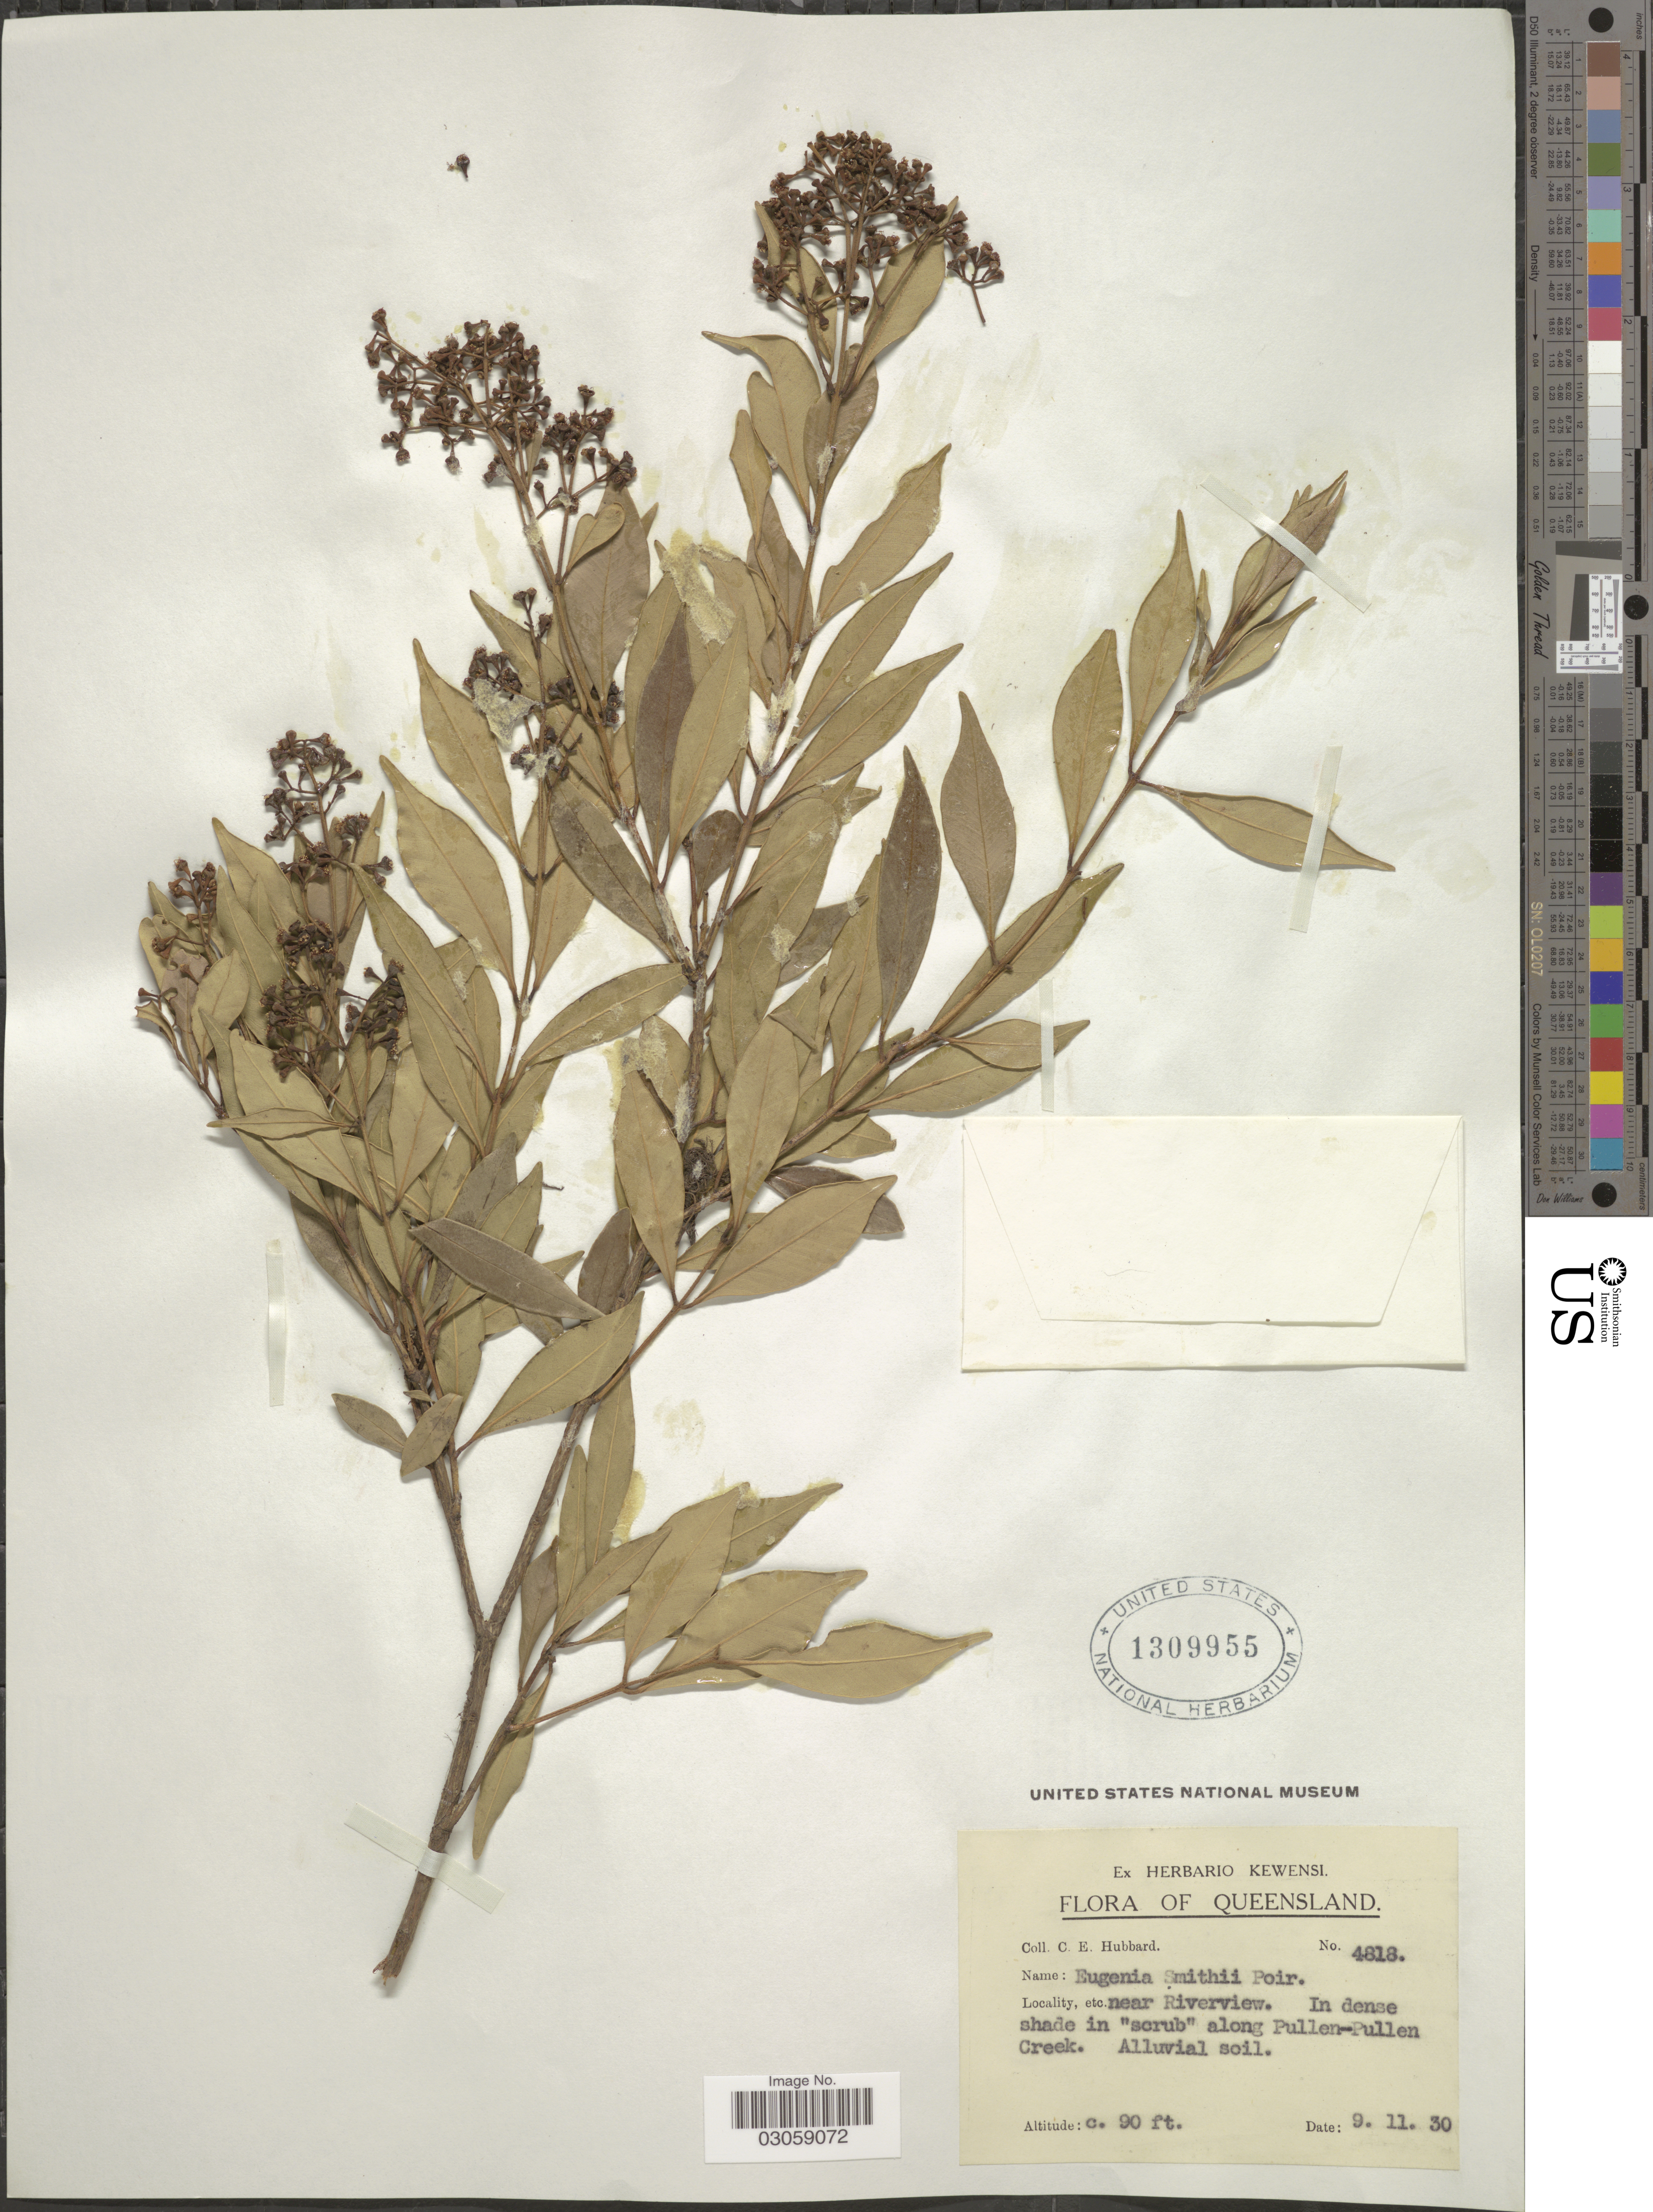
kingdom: Plantae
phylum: Tracheophyta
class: Magnoliopsida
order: Myrtales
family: Myrtaceae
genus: Syzygium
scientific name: Syzygium smithii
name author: (Poir.) Nied.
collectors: C. E. Hubbard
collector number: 4818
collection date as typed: Transcribed d/m/y: 9/11/30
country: Australia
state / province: Queensland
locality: Near Riverview. In dense shade in "scrub" along Pullen-Pullen Creek.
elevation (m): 27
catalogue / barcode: US 1309955